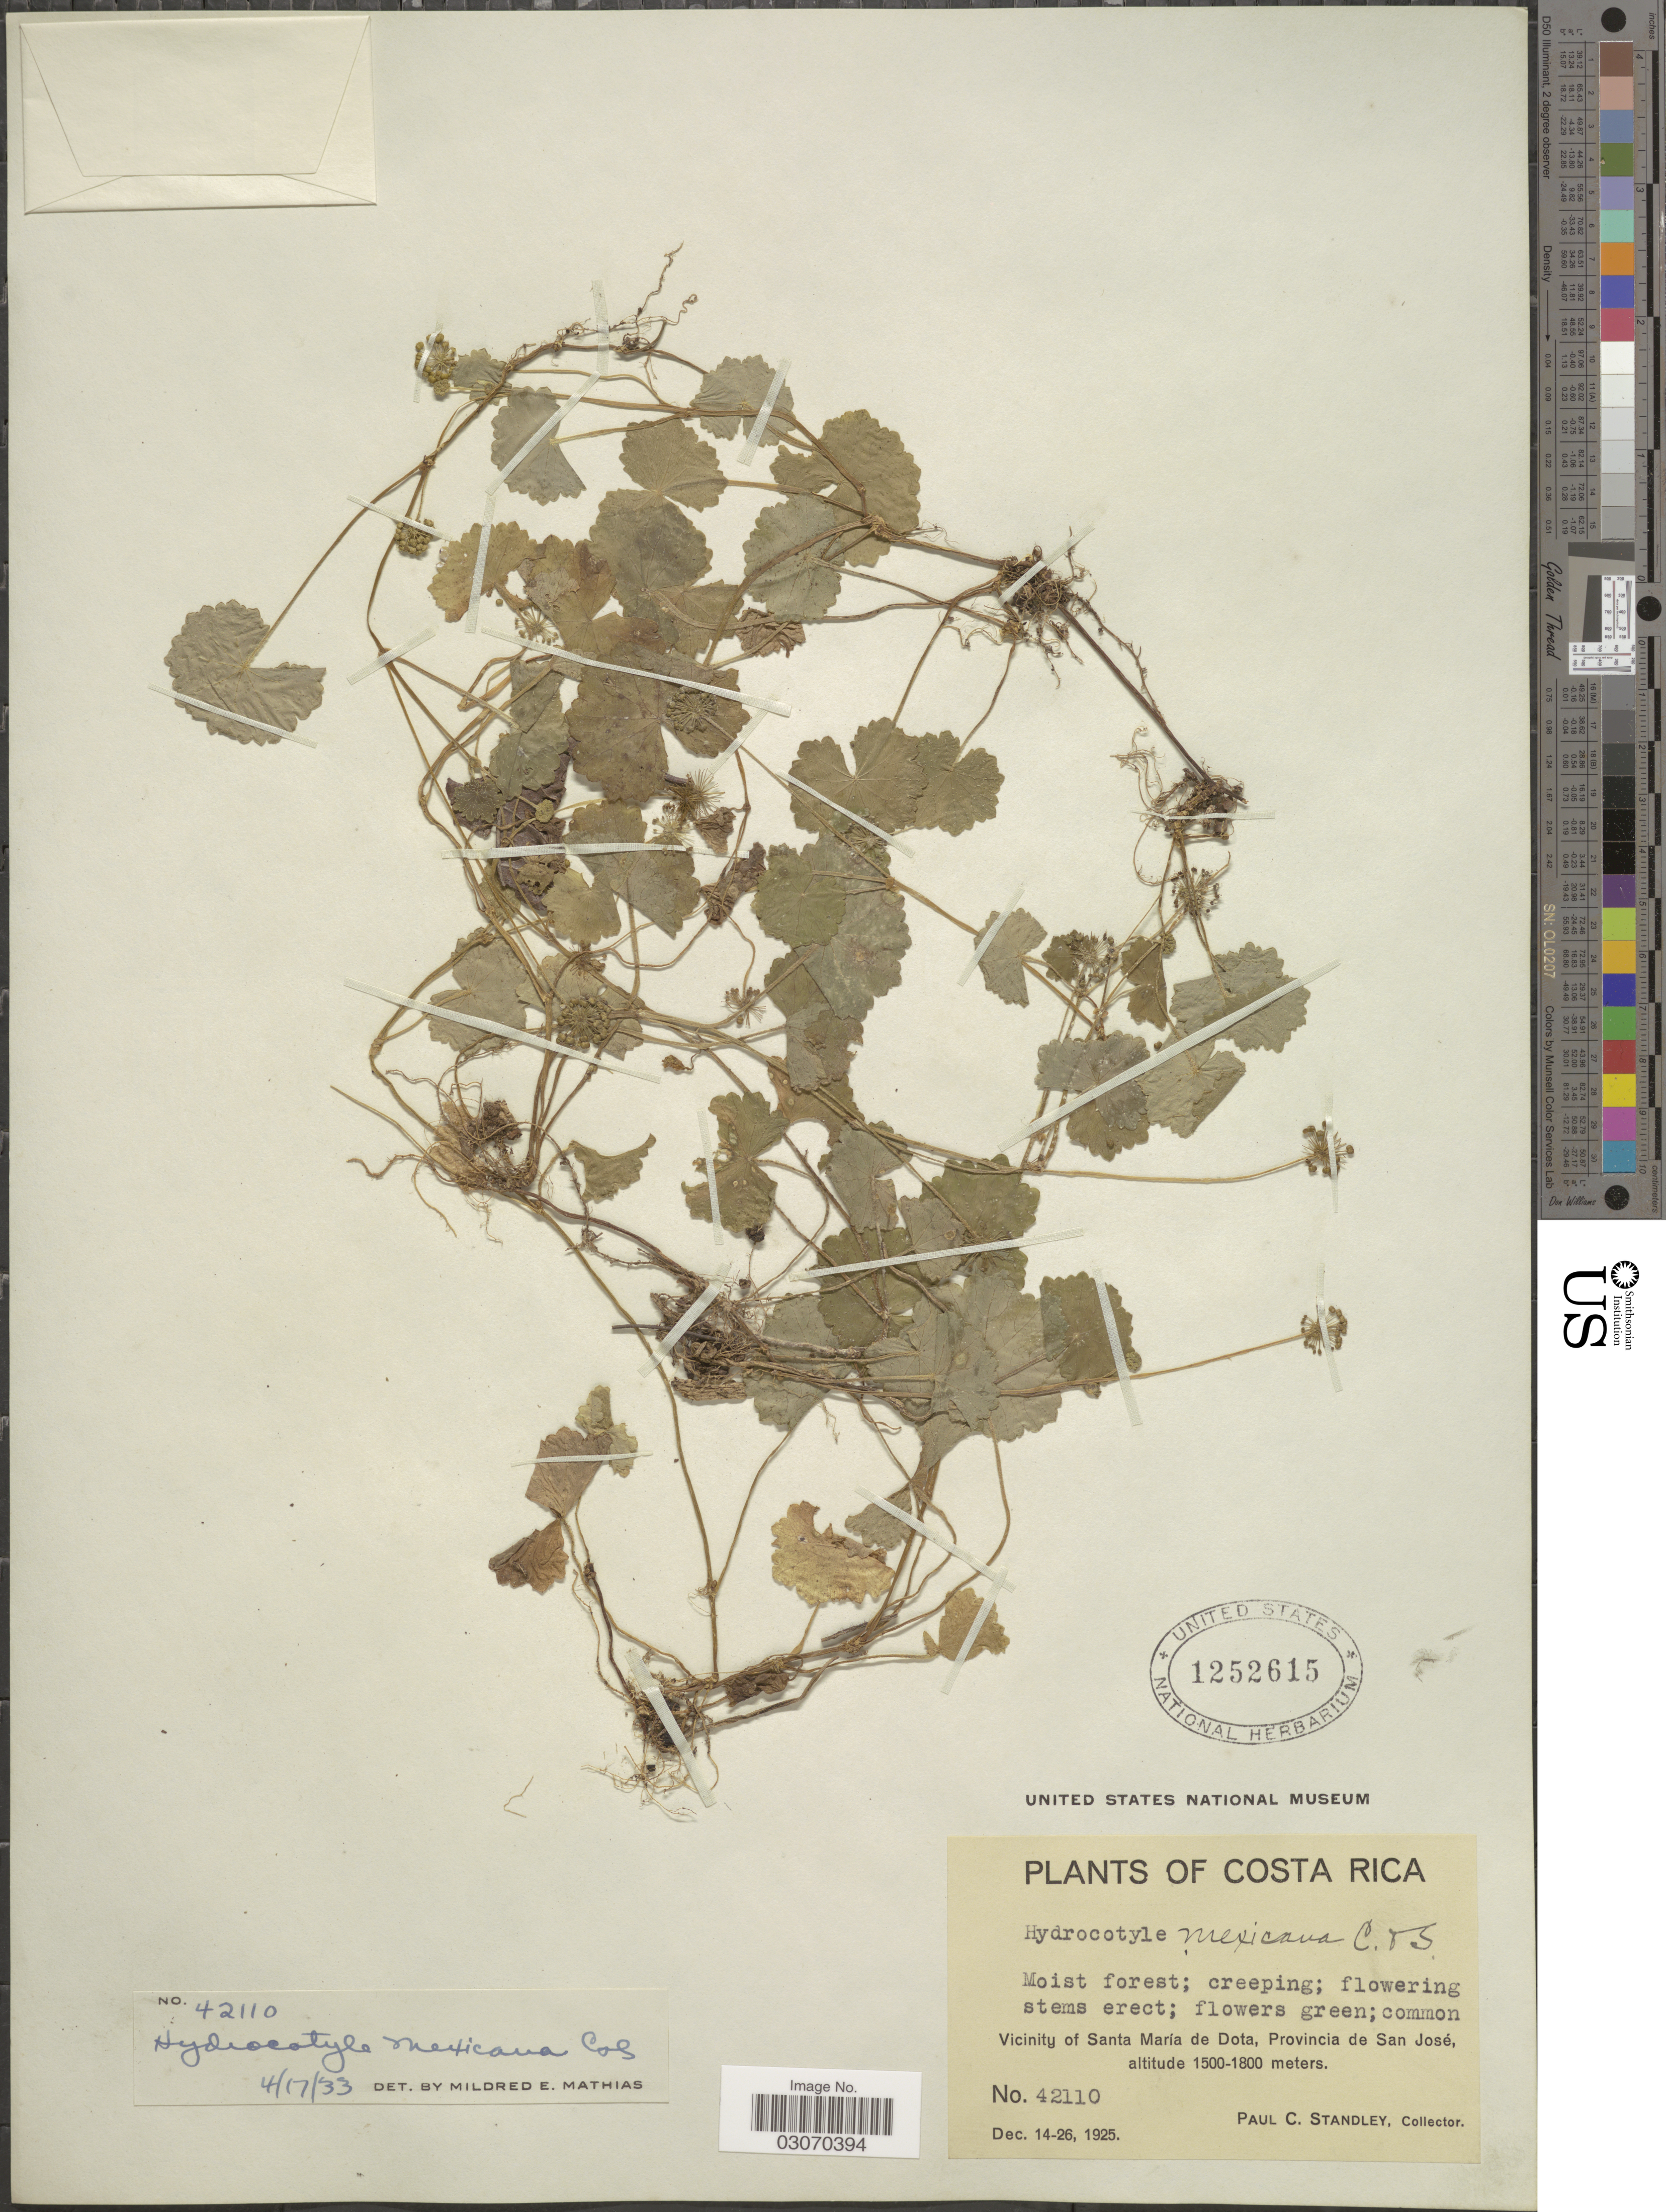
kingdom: Plantae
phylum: Tracheophyta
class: Magnoliopsida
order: Apiales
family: Araliaceae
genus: Hydrocotyle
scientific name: Hydrocotyle mexicana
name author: Schltdl. & Cham.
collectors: P. C. Standley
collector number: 42110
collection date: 1925-12-14/1925-12-26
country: Costa Rica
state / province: San José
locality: Vicinity of Santa María de Dota.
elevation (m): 1500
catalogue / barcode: US 1252615